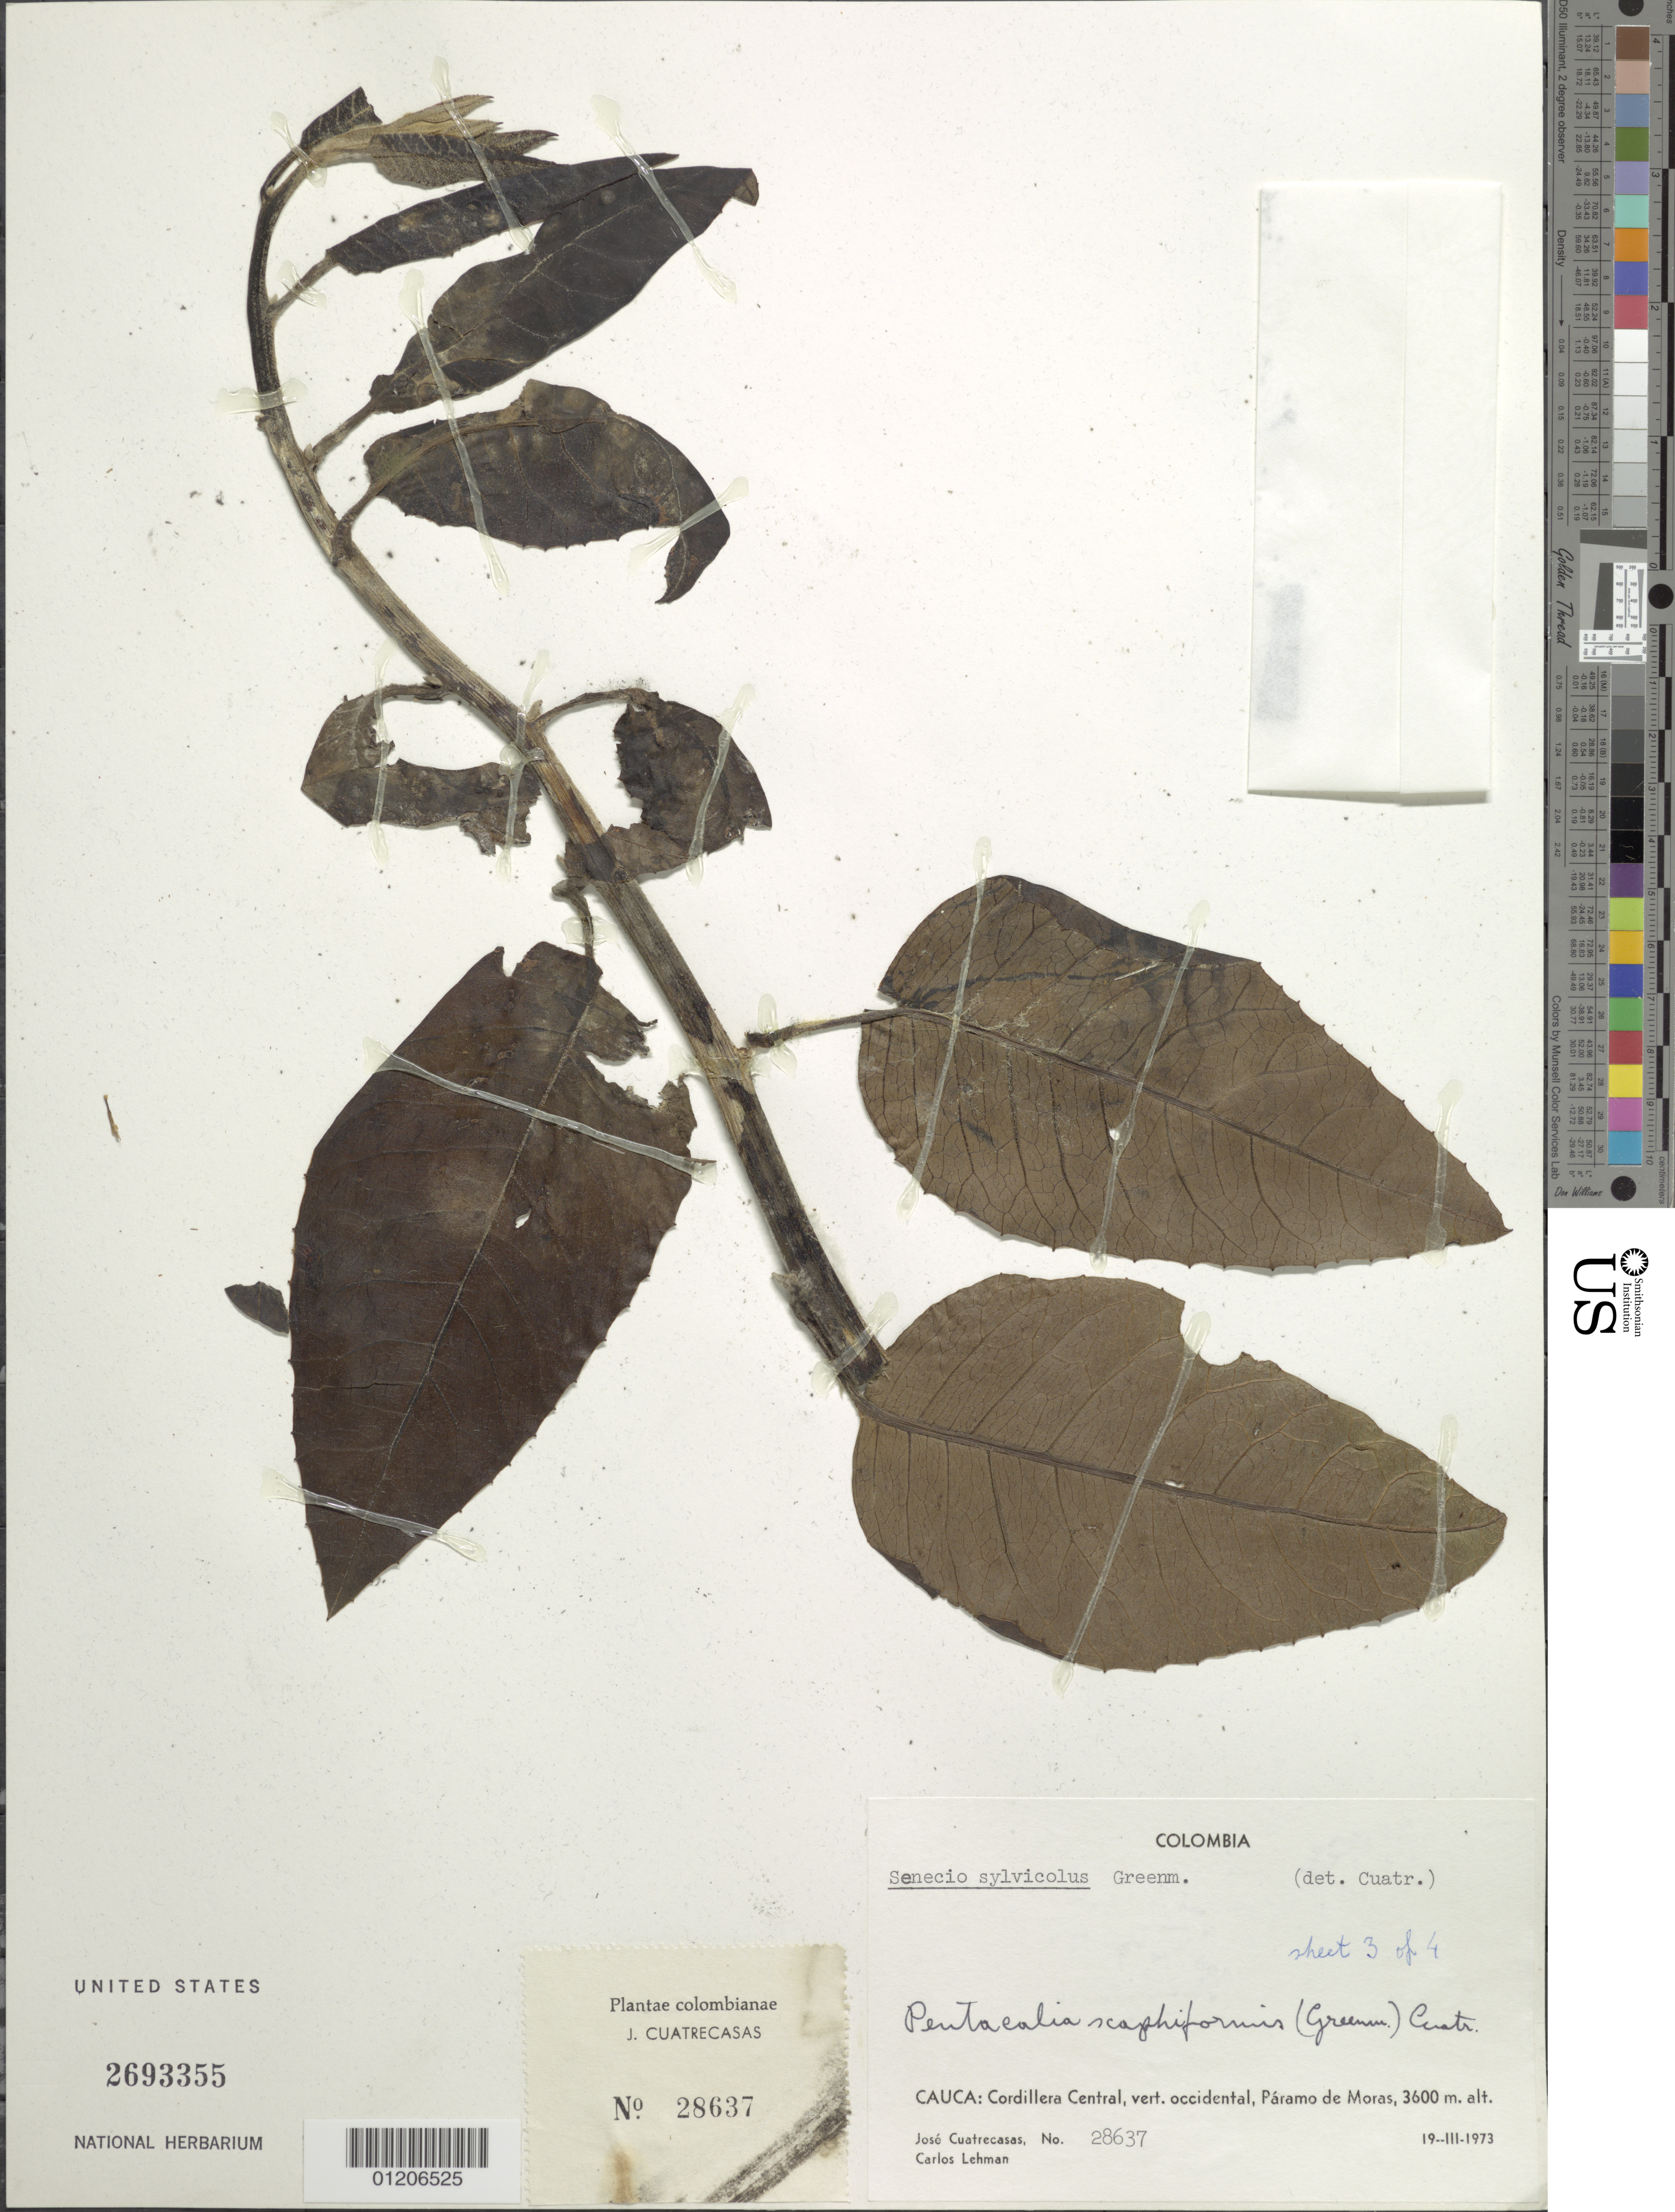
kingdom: Plantae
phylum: Tracheophyta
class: Magnoliopsida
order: Asterales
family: Asteraceae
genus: Pentacalia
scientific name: Pentacalia scaphiformis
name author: (Greenm.) Cuatrec.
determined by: Cuatrecasas, J.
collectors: J. Cuatrecasas & C. Lehman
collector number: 28637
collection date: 1973-03-19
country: Colombia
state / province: Cauca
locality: Cordillera Central, vert. occidental, Páramo de Moras.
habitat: Paramo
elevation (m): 3600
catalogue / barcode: US 2693355